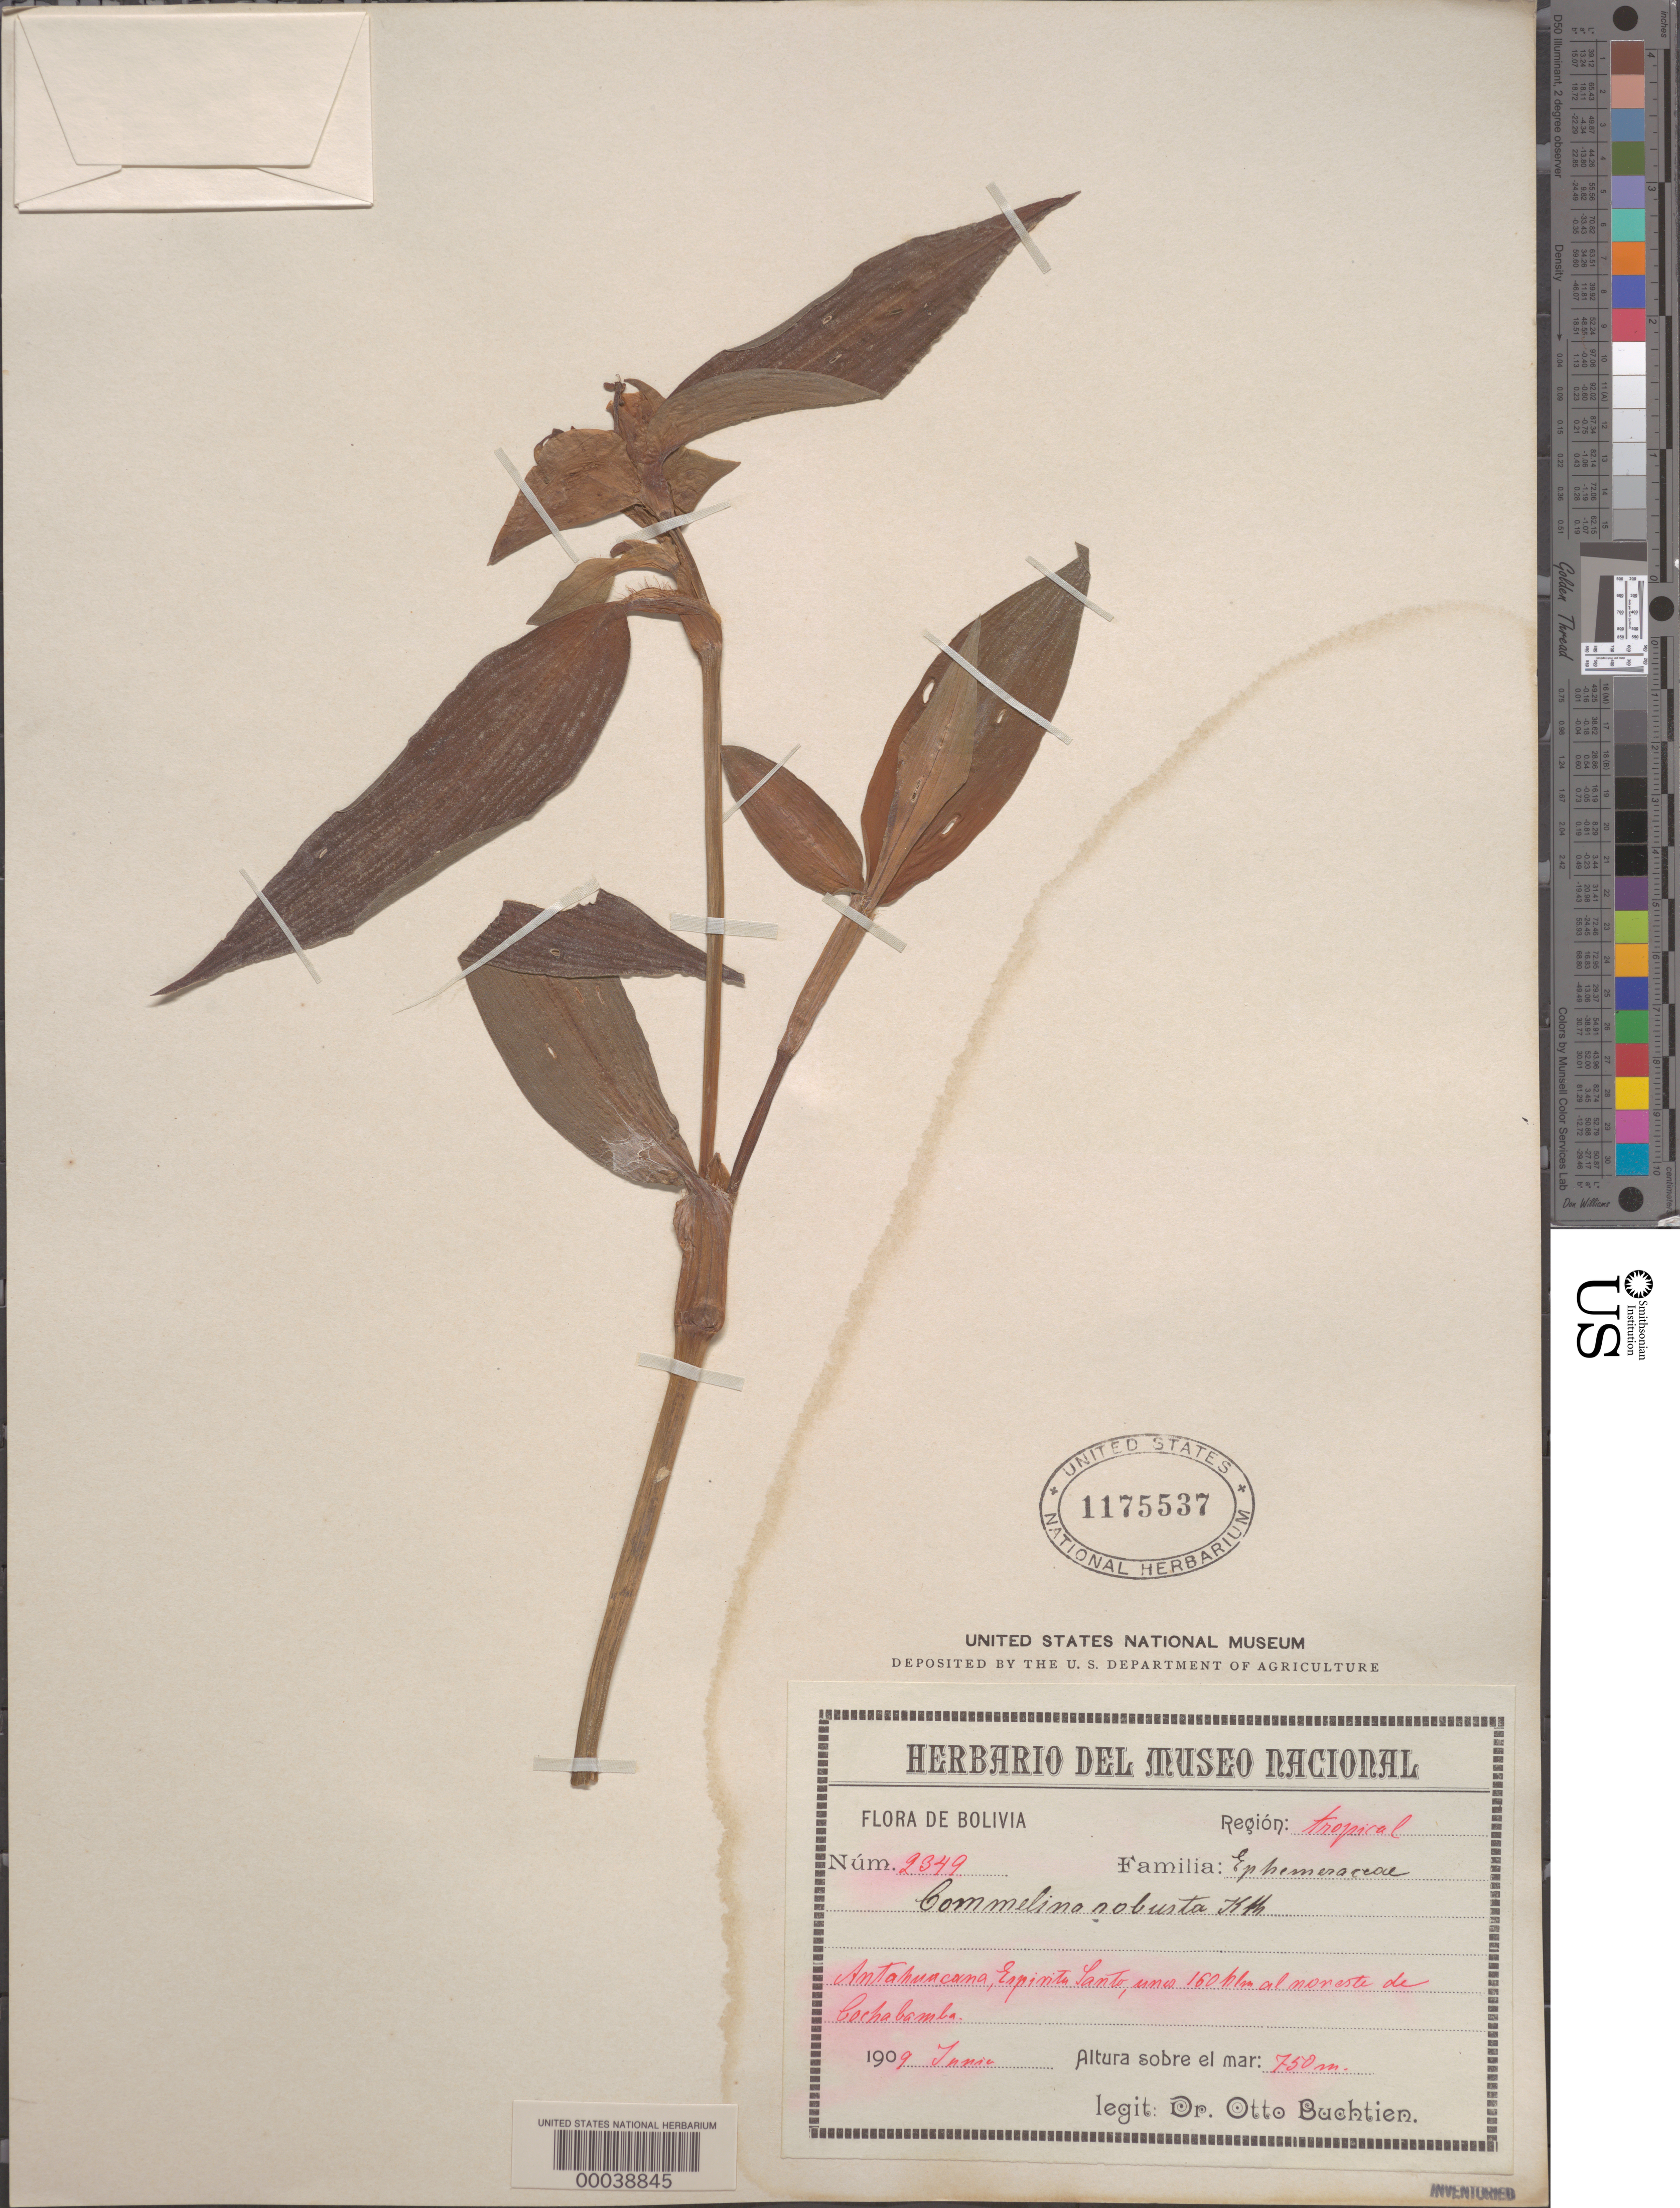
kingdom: Plantae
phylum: Tracheophyta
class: Liliopsida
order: Commelinales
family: Commelinaceae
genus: Commelina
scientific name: Commelina obliqua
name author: Vahl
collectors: O. Buchtien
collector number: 2349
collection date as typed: Jun 1909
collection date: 1909-06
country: Bolivia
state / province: Cochabamba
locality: Antahuacana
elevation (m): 750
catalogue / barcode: US 1175537